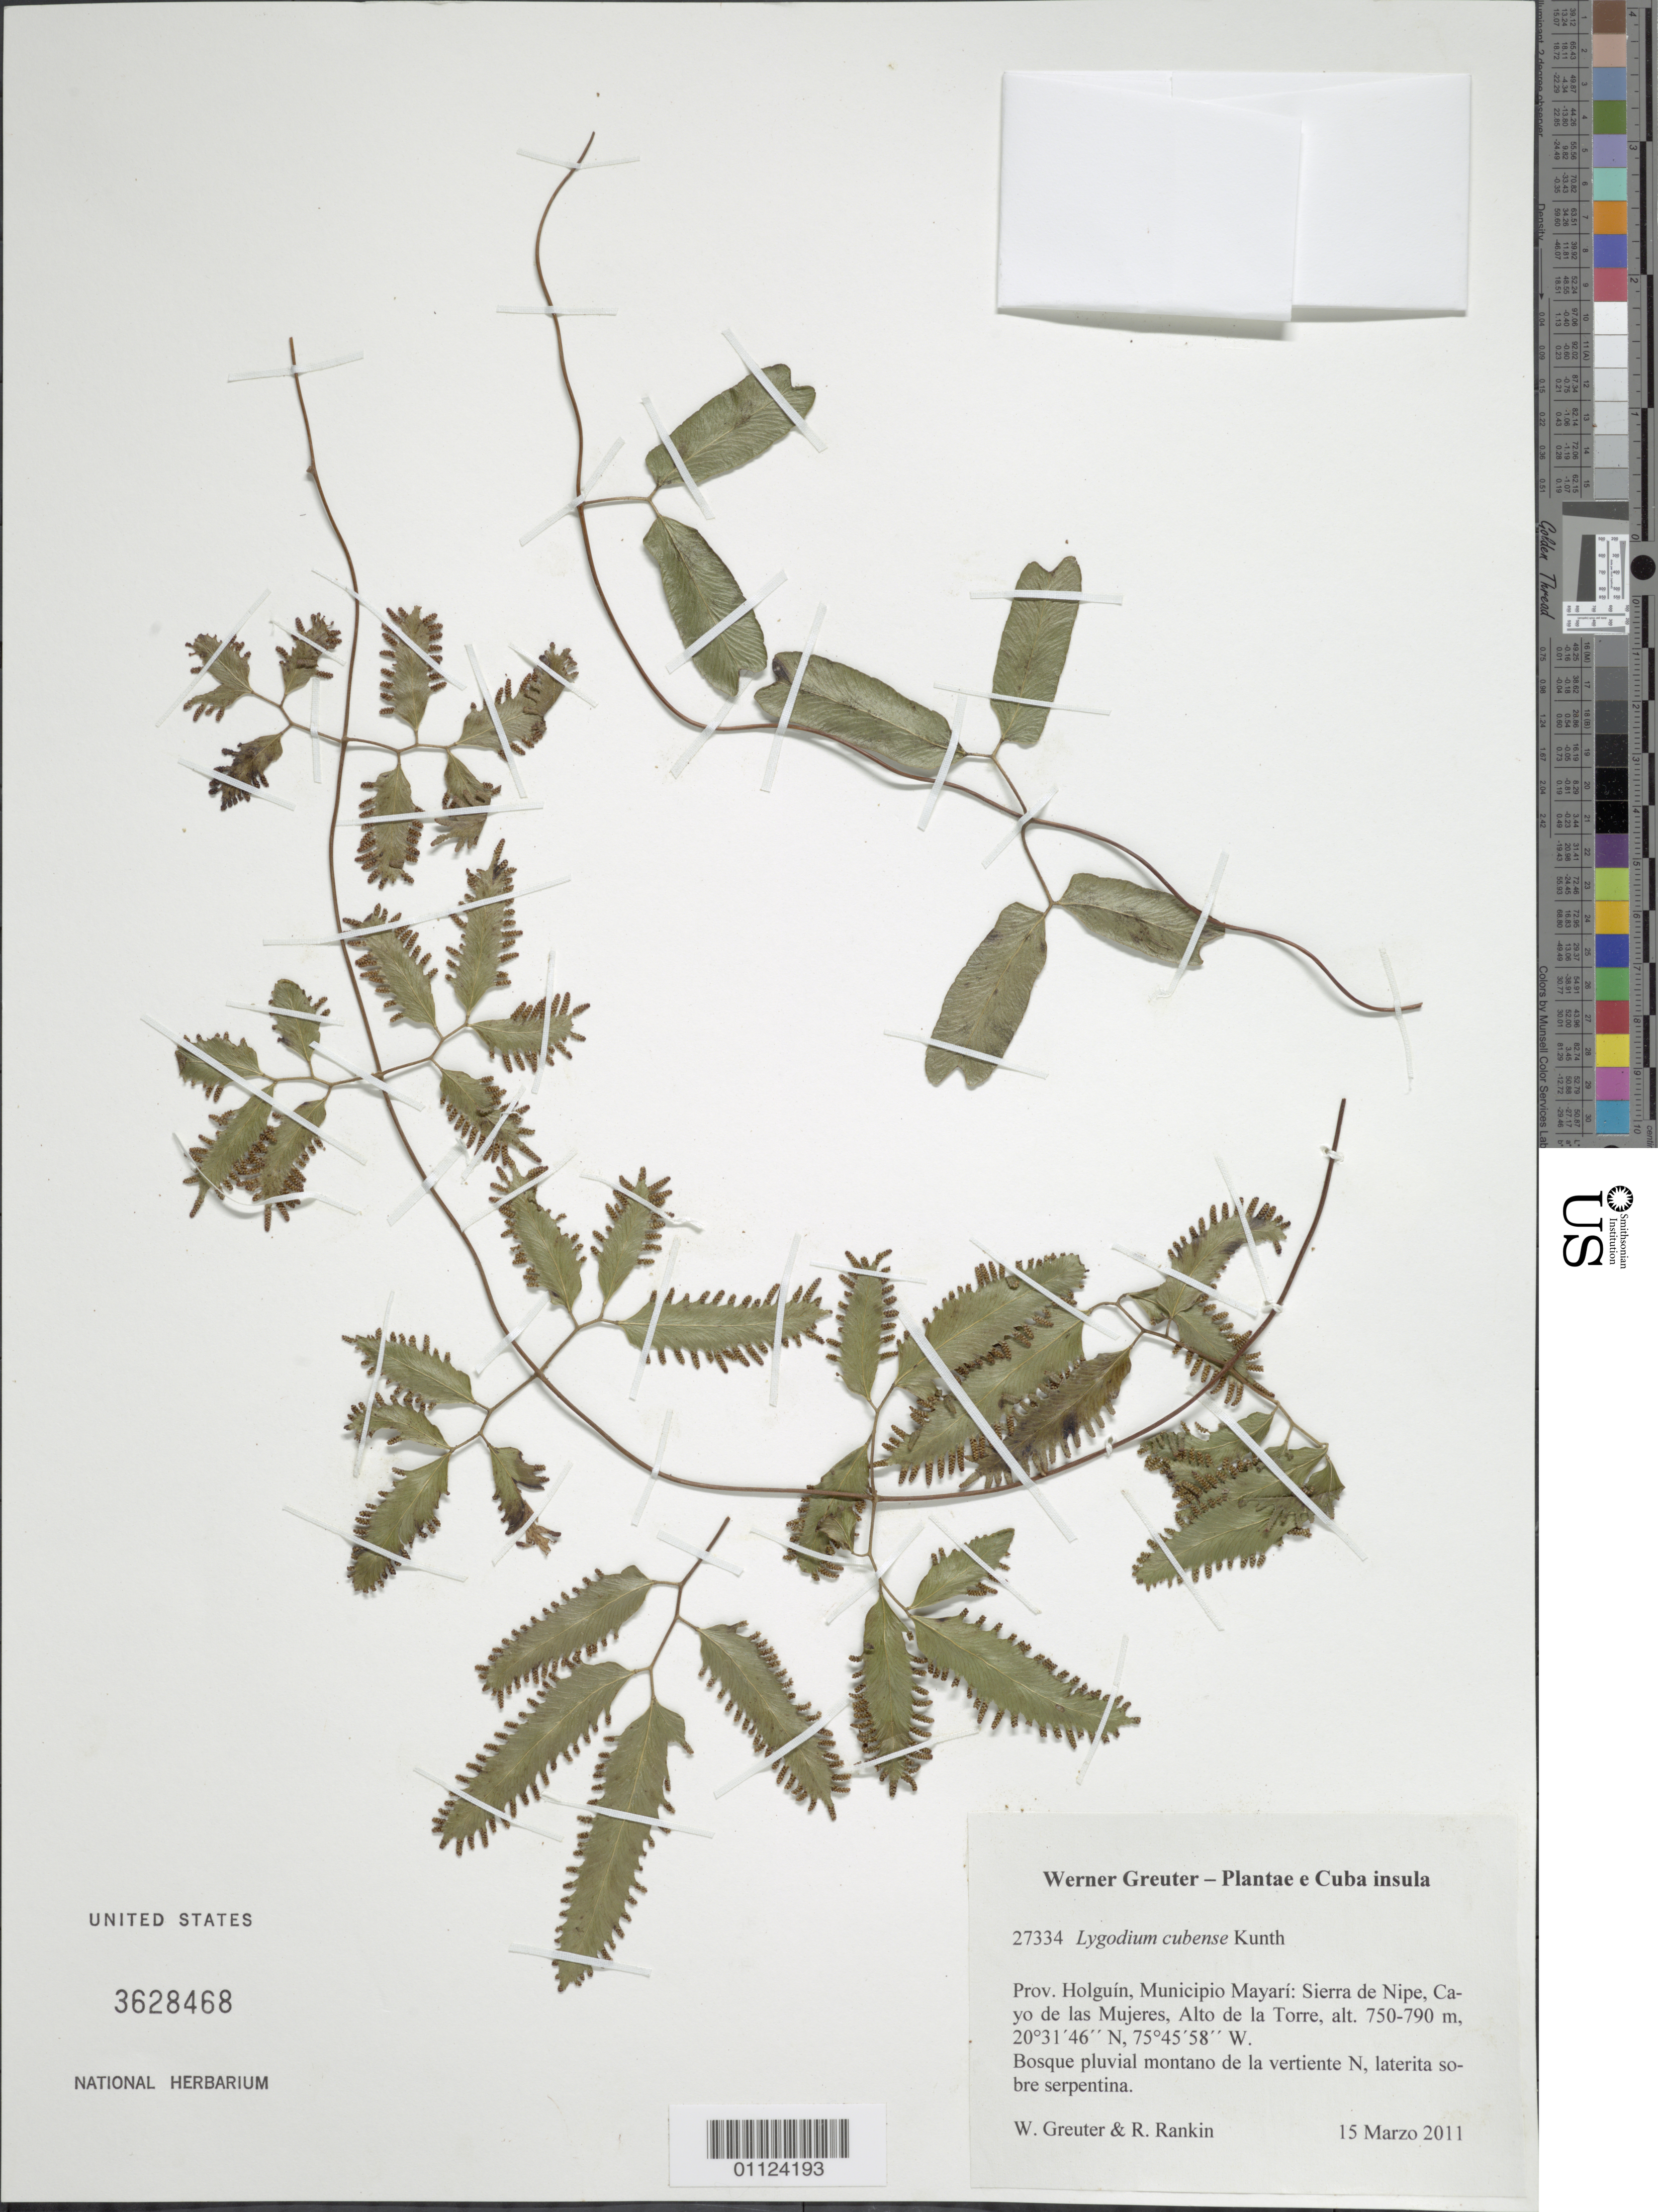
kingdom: Plantae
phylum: Tracheophyta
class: Polypodiopsida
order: Schizaeales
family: Lygodiaceae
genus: Lygodium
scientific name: Lygodium cubense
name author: Kunth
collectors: W. Greuter & R. Rankin Rodriguez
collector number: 27334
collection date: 2011-03-15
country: Cuba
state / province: Holguín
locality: Municipio Mayarí, Sierra de Nipe, Cayo de las Mujeres, Alto de la Torre.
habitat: Bosque pluvial montano de la vertiente N, laterita sobre serpentina.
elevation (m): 750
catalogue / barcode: US 3628468